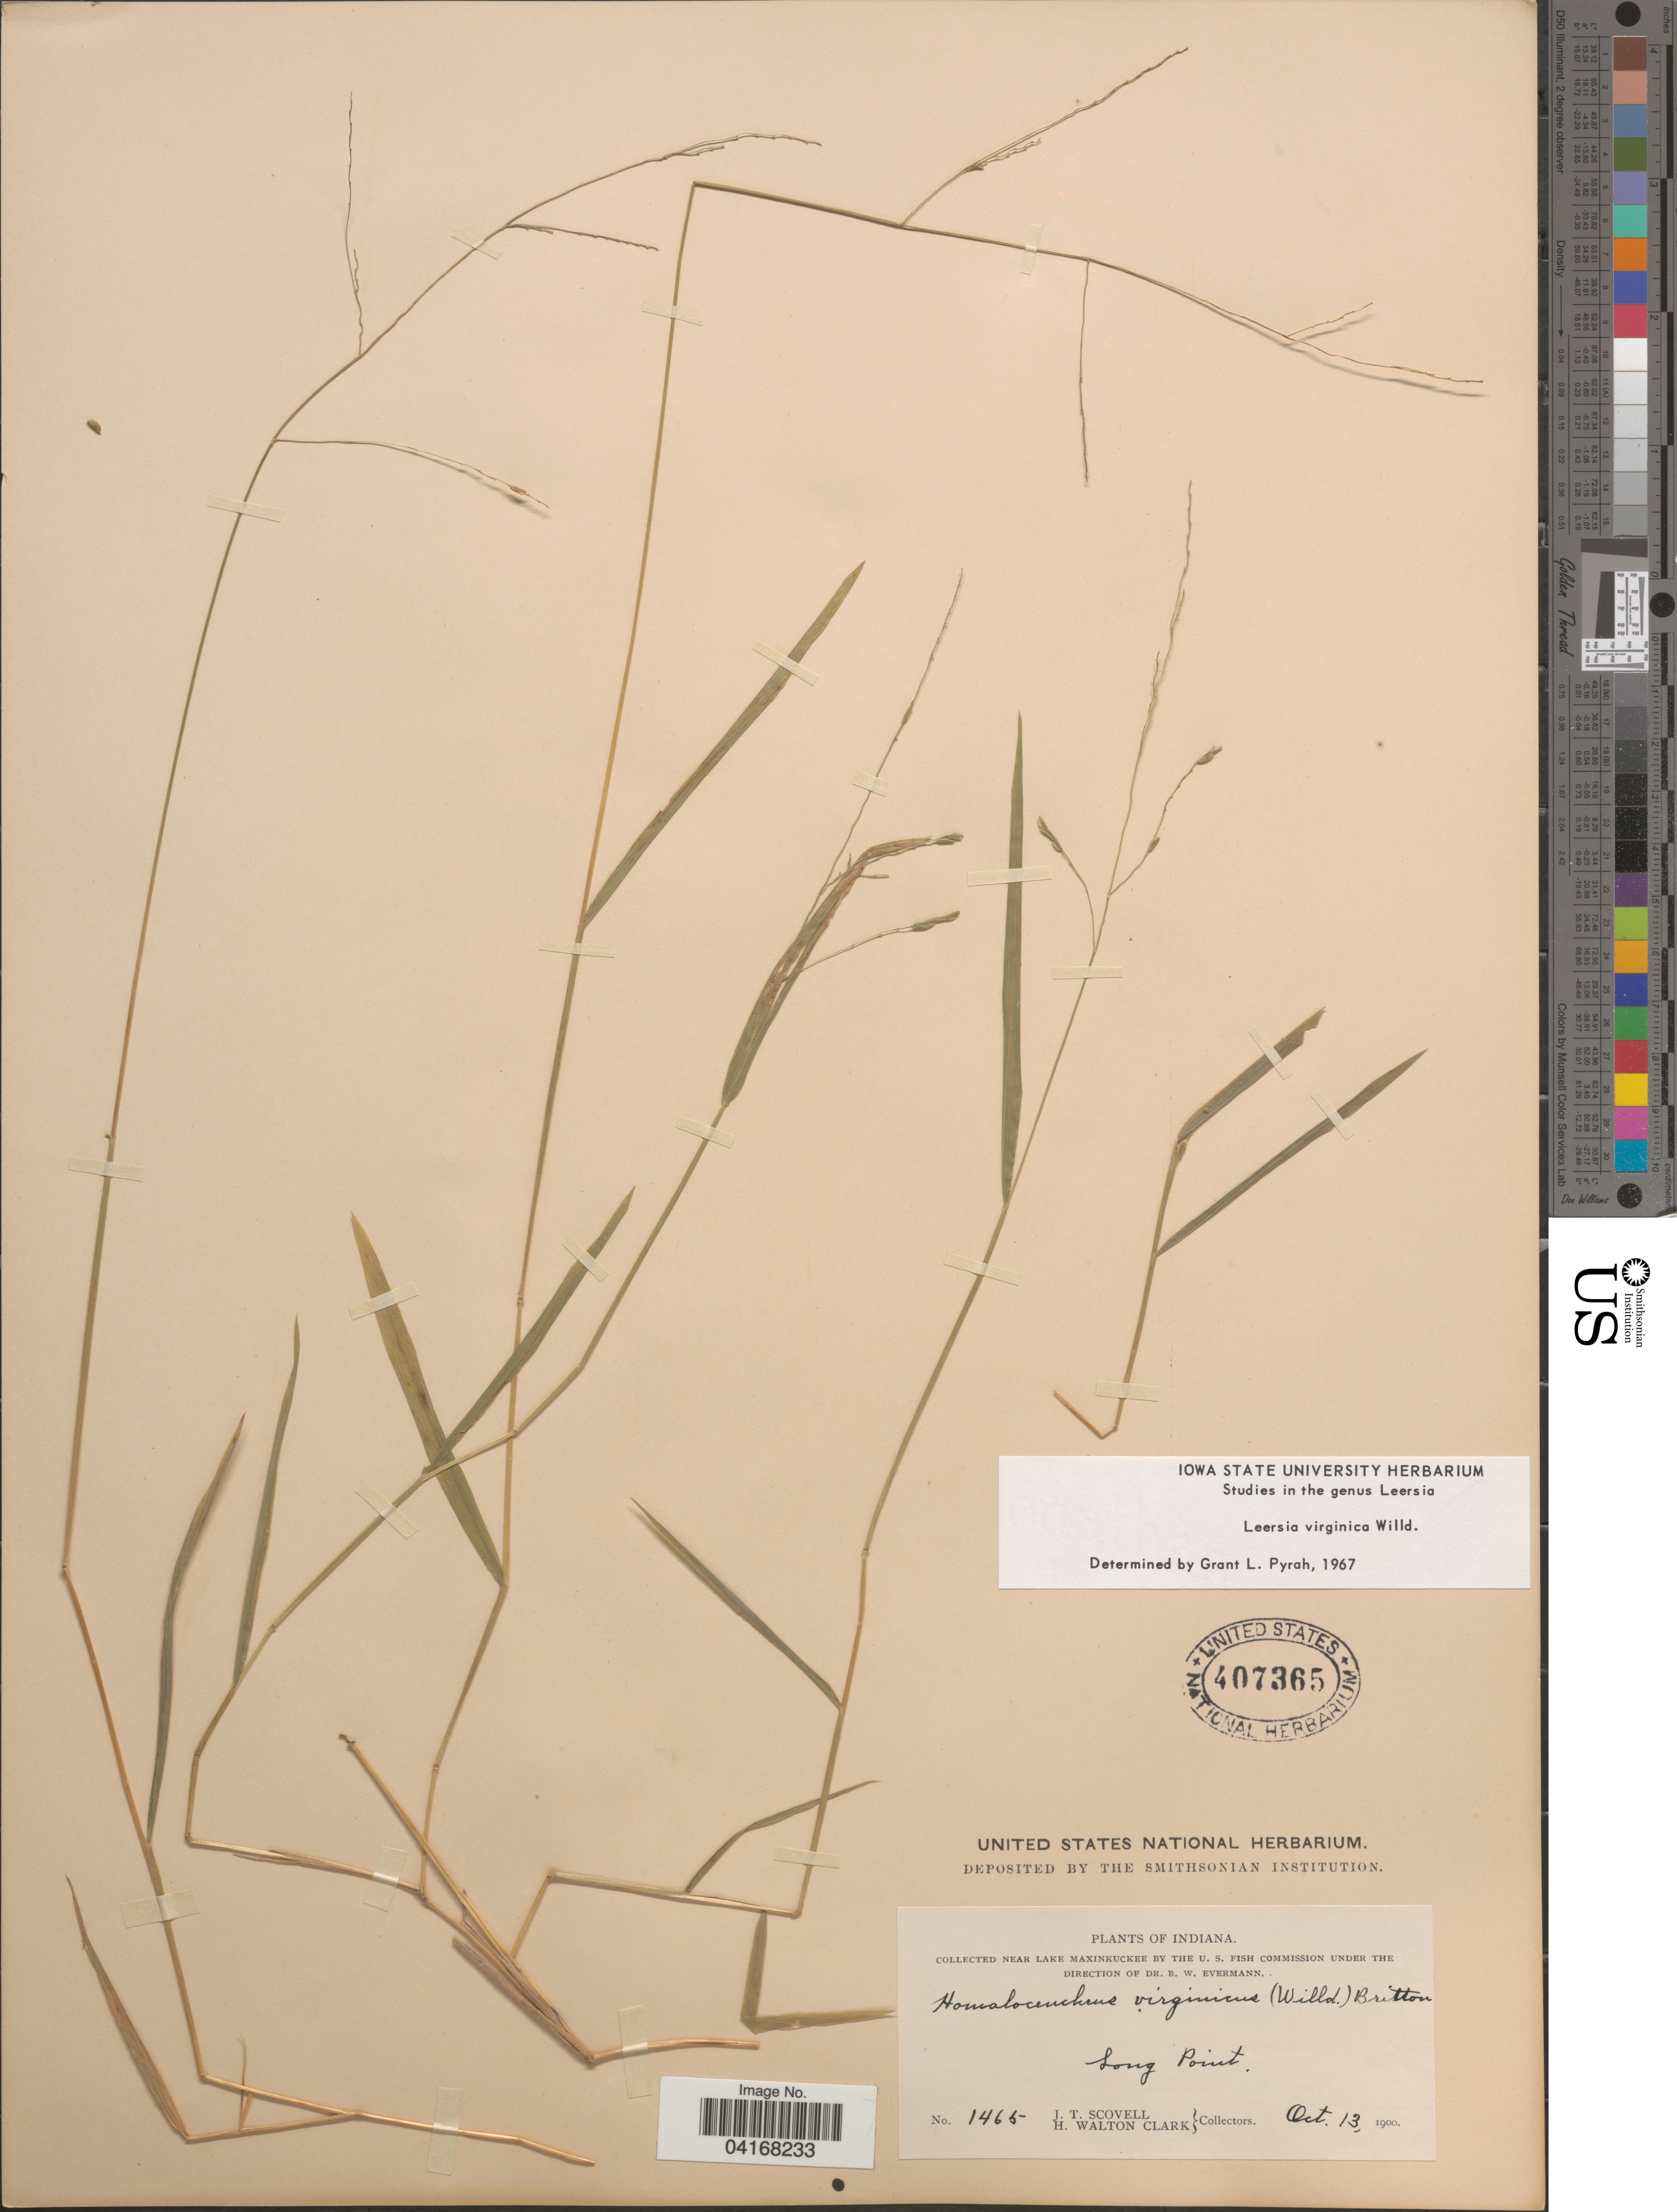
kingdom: Plantae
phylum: Tracheophyta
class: Liliopsida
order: Poales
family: Poaceae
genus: Leersia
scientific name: Leersia virginica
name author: Willd.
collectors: J. T. Scovell & H. W. Clark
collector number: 1465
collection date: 1900-10-13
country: United States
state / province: Indiana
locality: Near Lake Maxinkuckee. Long Point.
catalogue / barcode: US 407365